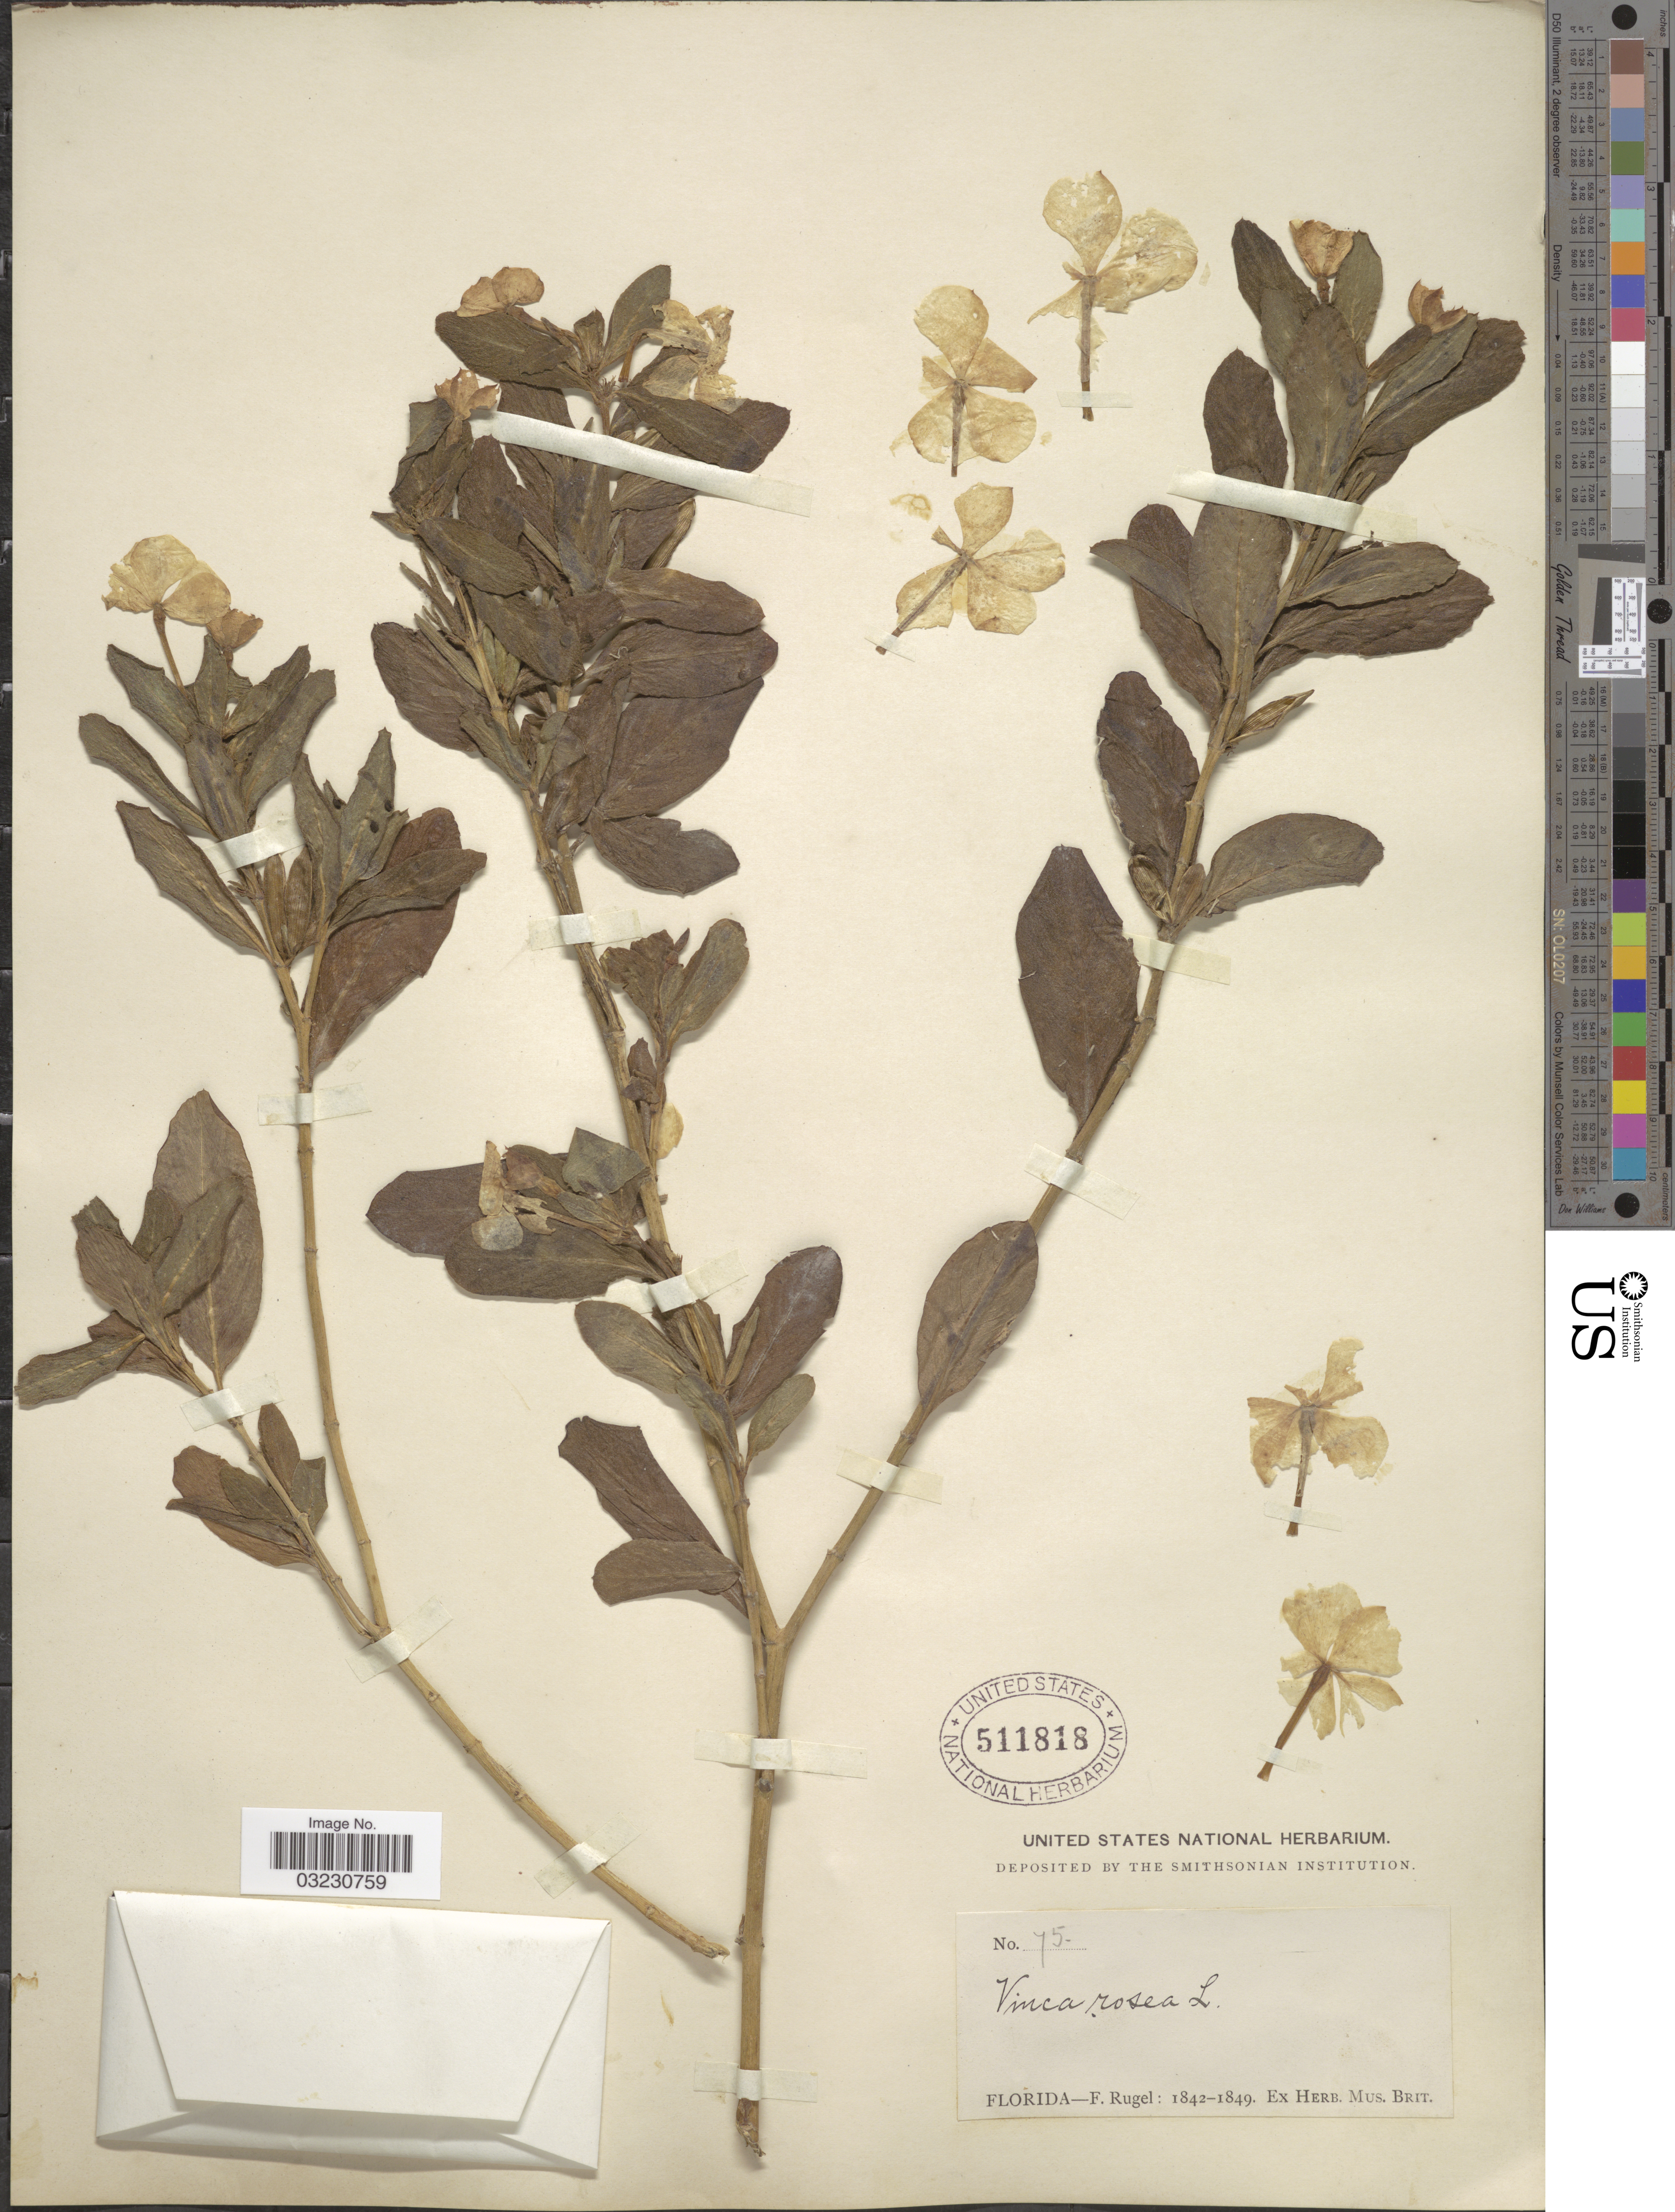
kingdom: Plantae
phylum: Tracheophyta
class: Magnoliopsida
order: Gentianales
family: Apocynaceae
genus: Catharanthus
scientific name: Catharanthus roseus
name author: (L.) G. Don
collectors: F. Rugel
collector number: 75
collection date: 1842/1849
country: United States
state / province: Florida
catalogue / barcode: US 511818